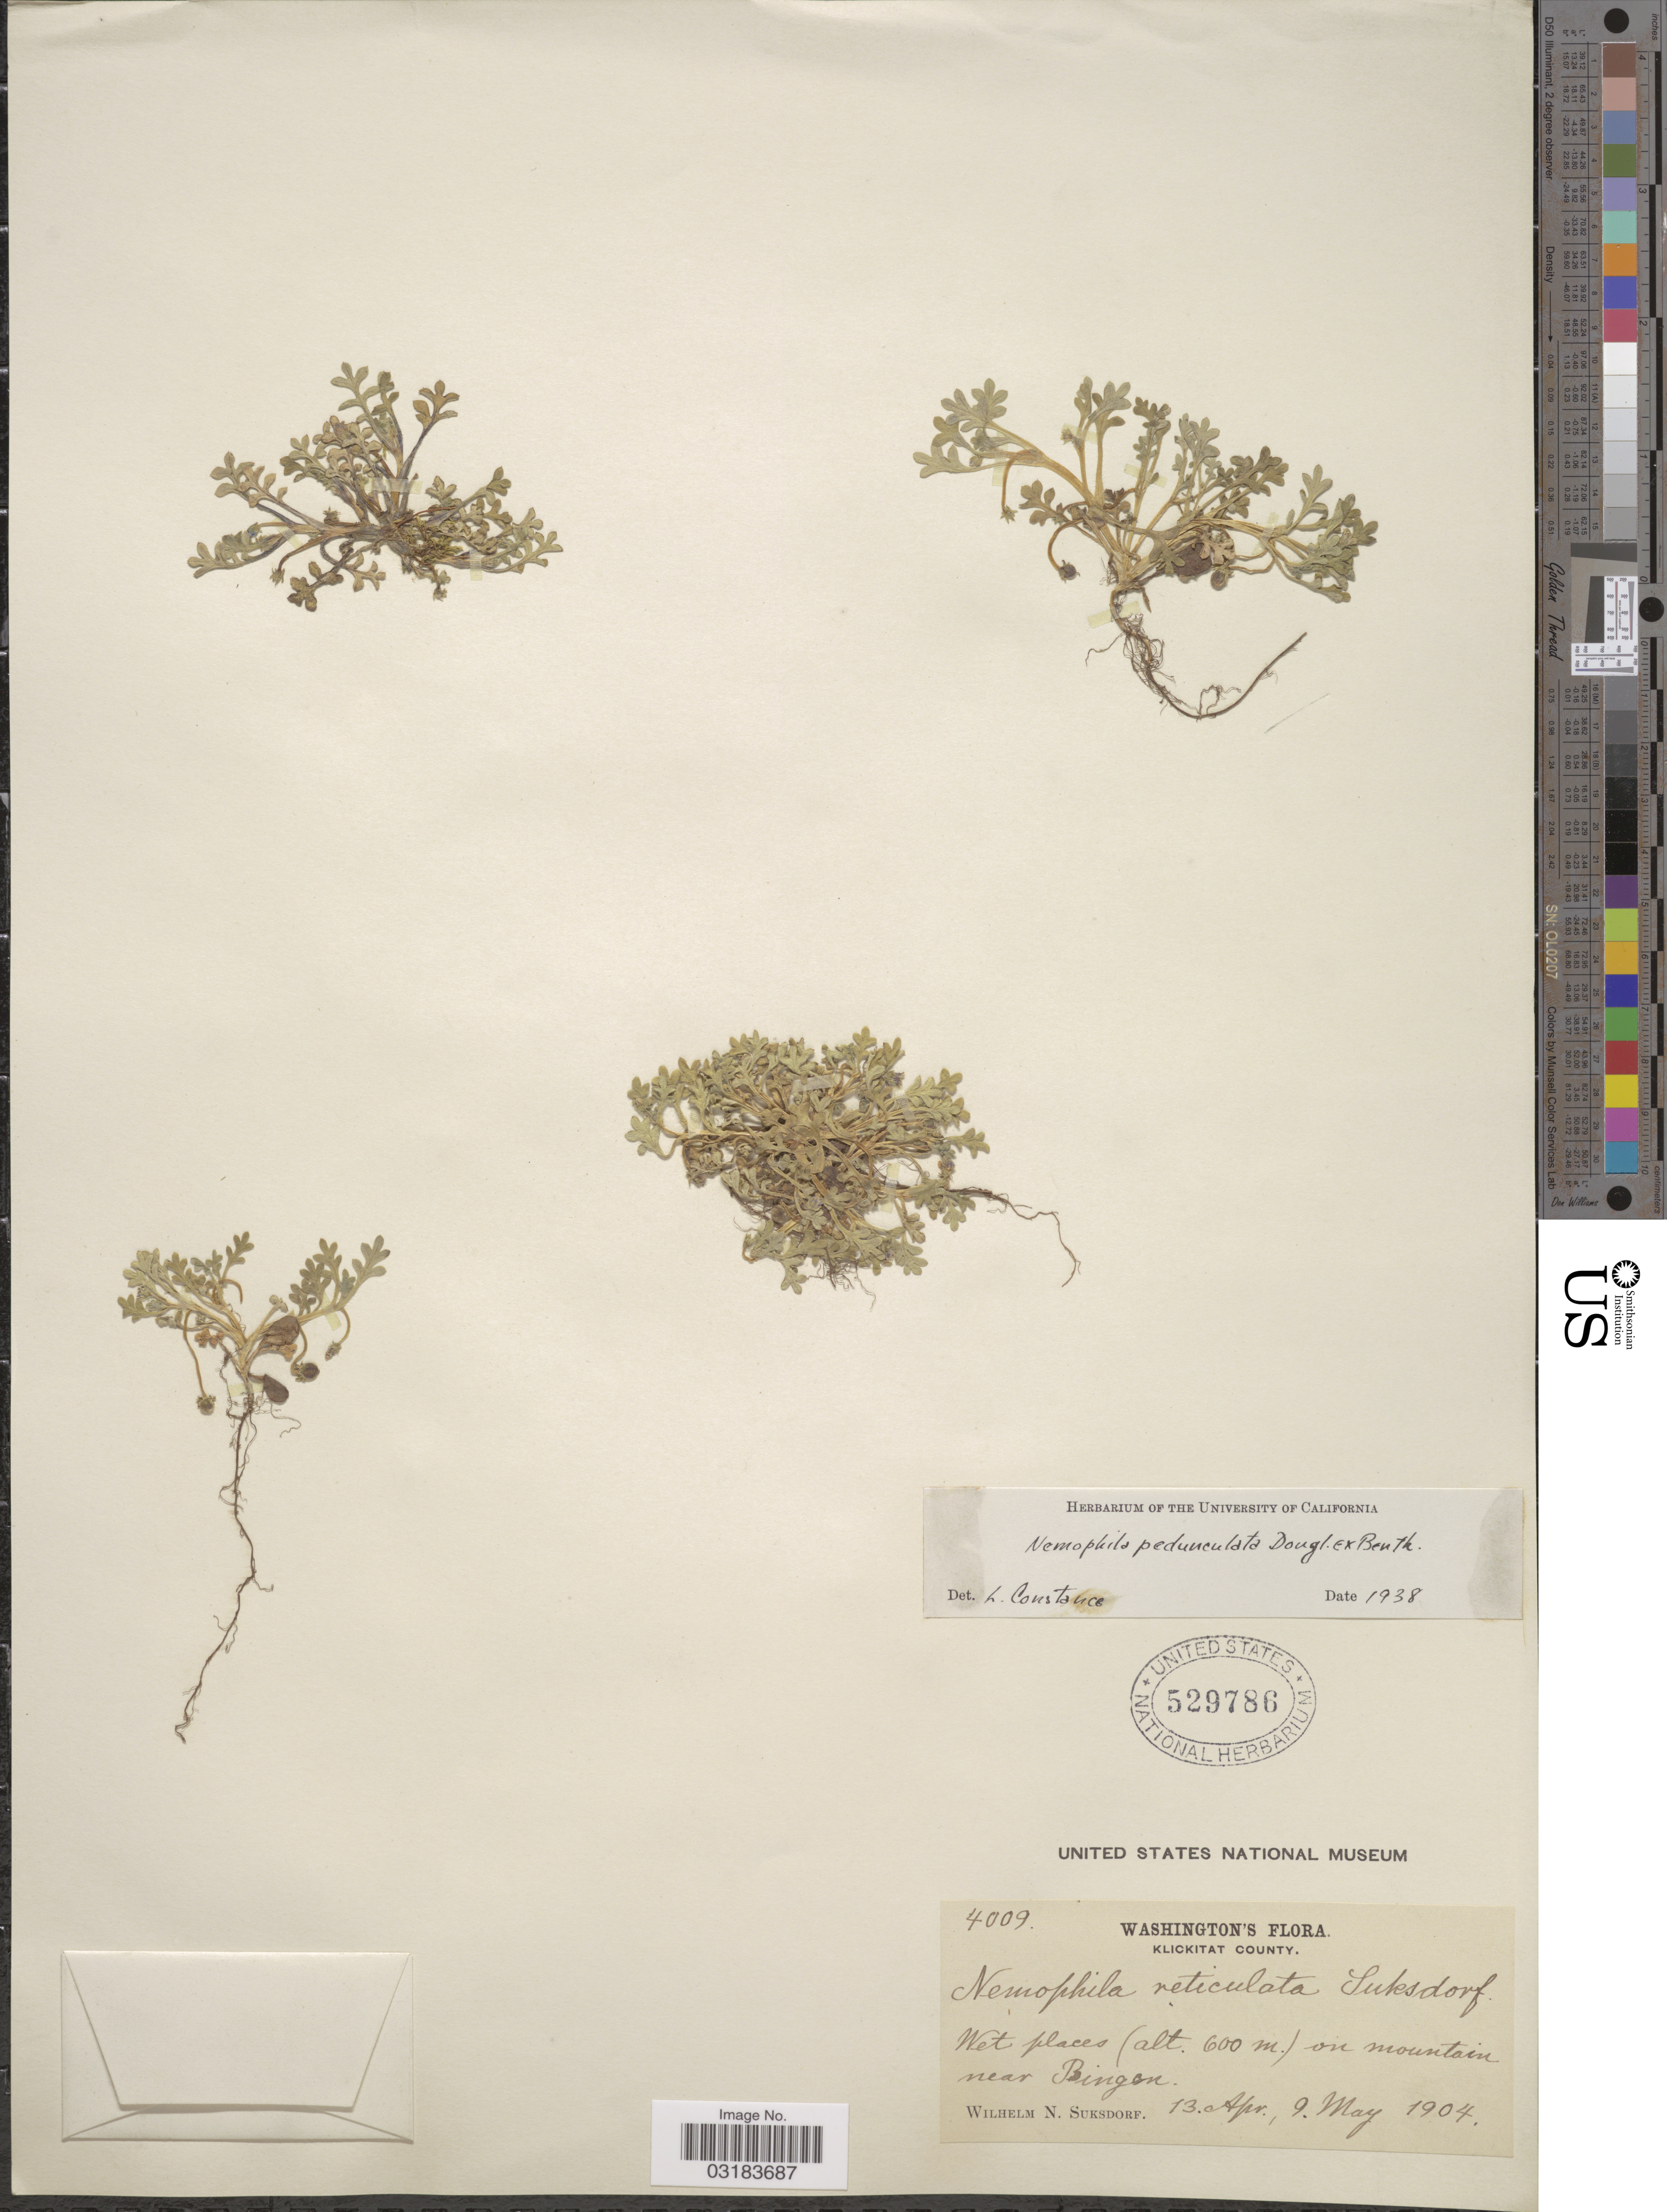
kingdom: Plantae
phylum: Tracheophyta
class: Magnoliopsida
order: Boraginales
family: Hydrophyllaceae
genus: Nemophila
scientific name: Nemophila pedunculata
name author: Douglas ex Benth.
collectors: W. N. Suksdorf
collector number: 4009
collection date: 1904-04-13/1904-05-09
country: United States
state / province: Washington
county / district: Klickitat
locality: Klickitat County. Near Bingen.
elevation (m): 600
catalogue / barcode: US 529786